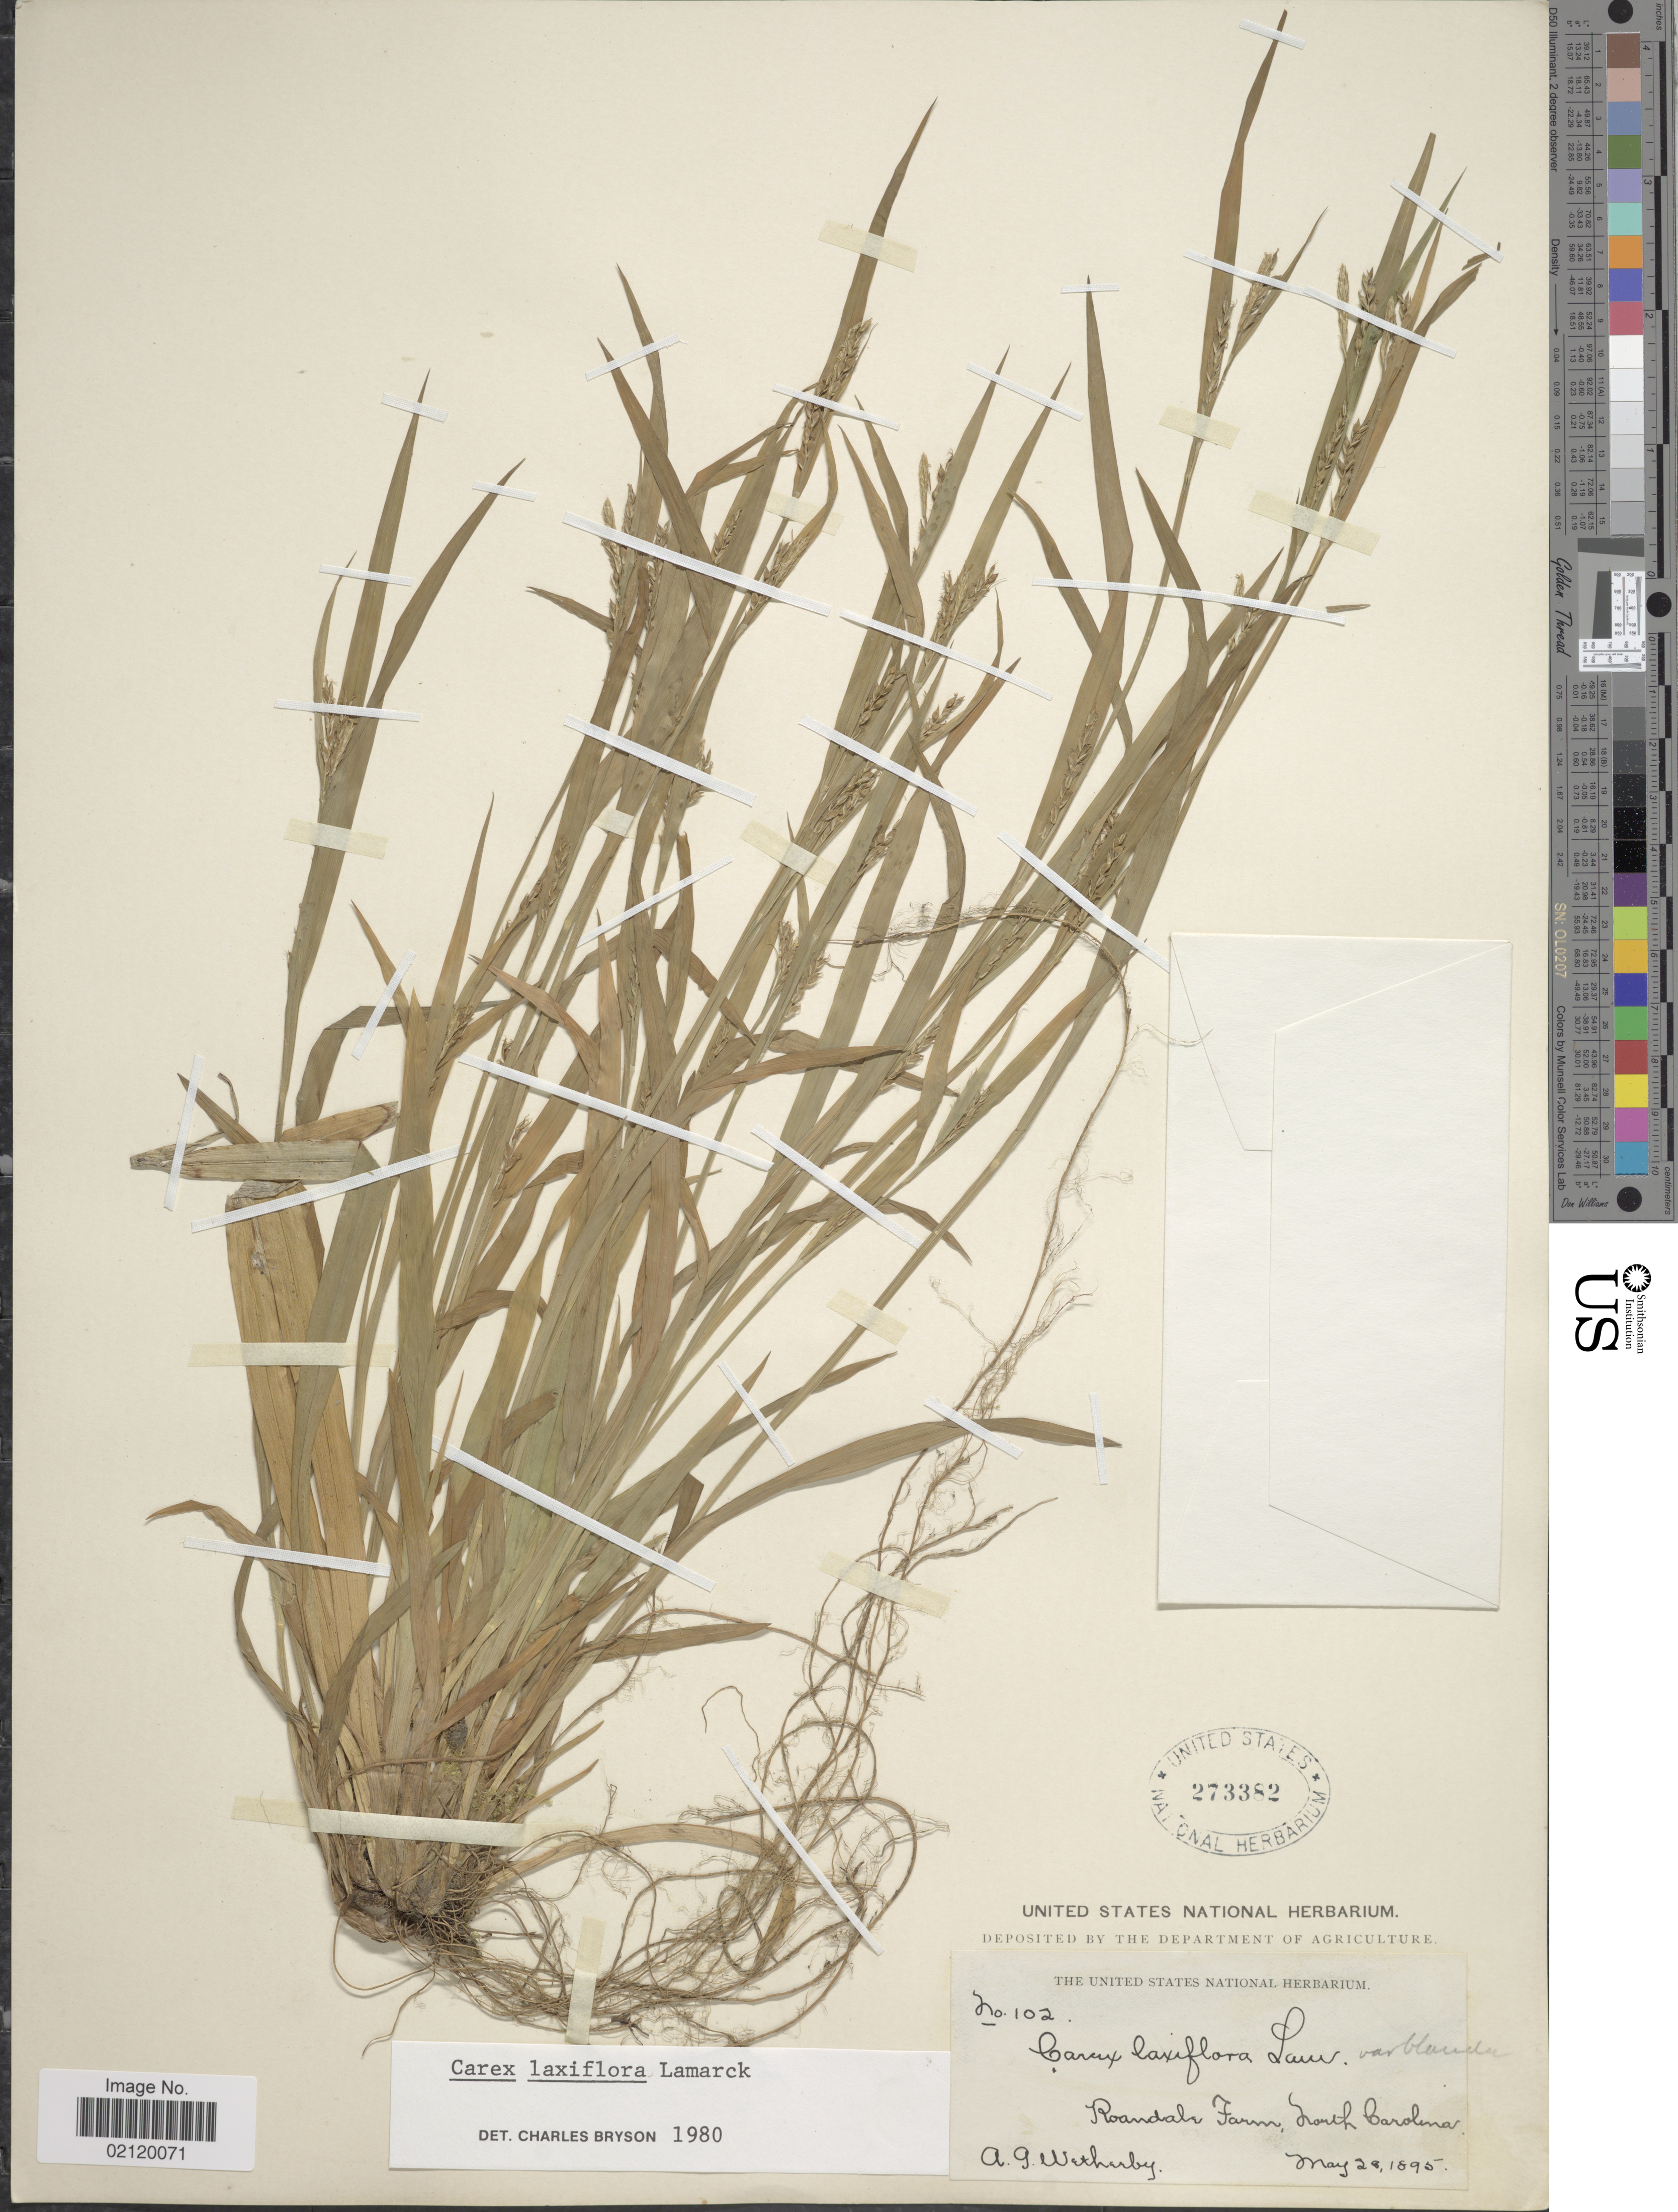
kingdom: Plantae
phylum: Tracheophyta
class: Liliopsida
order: Poales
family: Cyperaceae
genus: Carex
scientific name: Carex laxiflora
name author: Lam.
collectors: A. Wetherby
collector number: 102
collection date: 1895-05-28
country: United States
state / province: North Carolina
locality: Roandale Farm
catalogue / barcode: US 273382